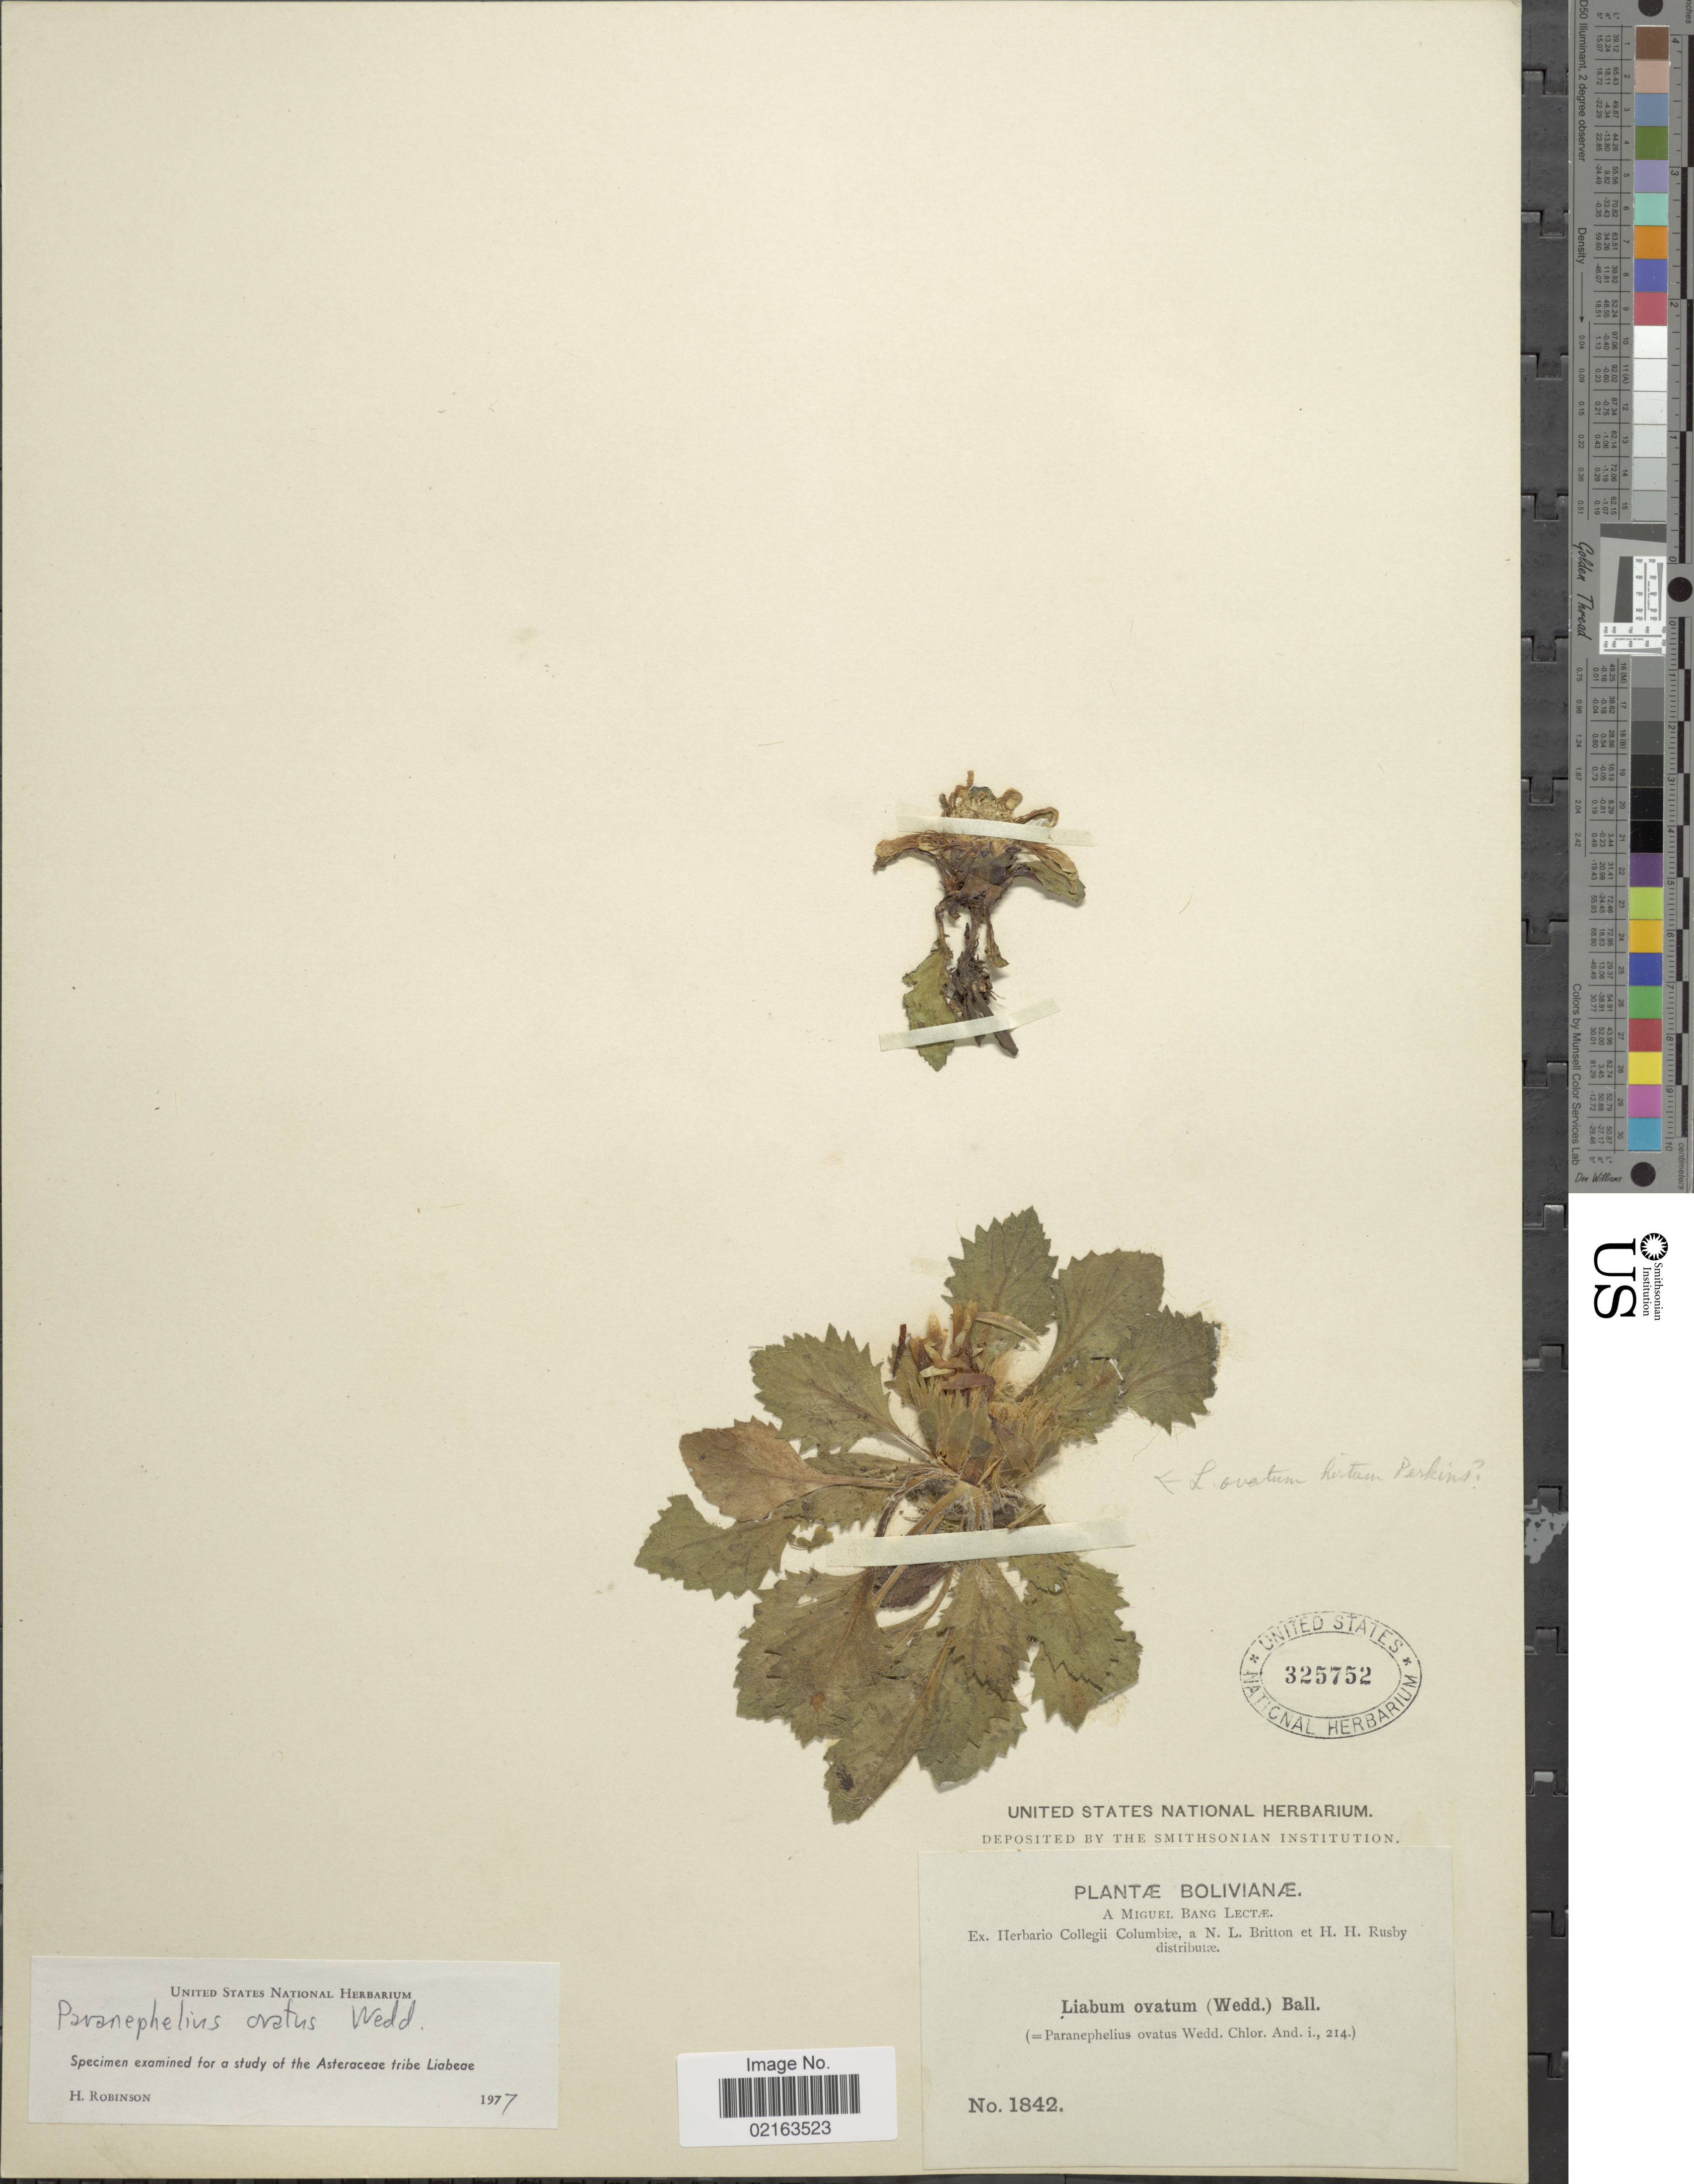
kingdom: Plantae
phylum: Tracheophyta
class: Magnoliopsida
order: Asterales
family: Asteraceae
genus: Paranephelius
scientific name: Paranephelius ovatus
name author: A. Gray ex Wedd.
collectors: M. Bang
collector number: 1842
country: Bolivia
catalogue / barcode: US 325752